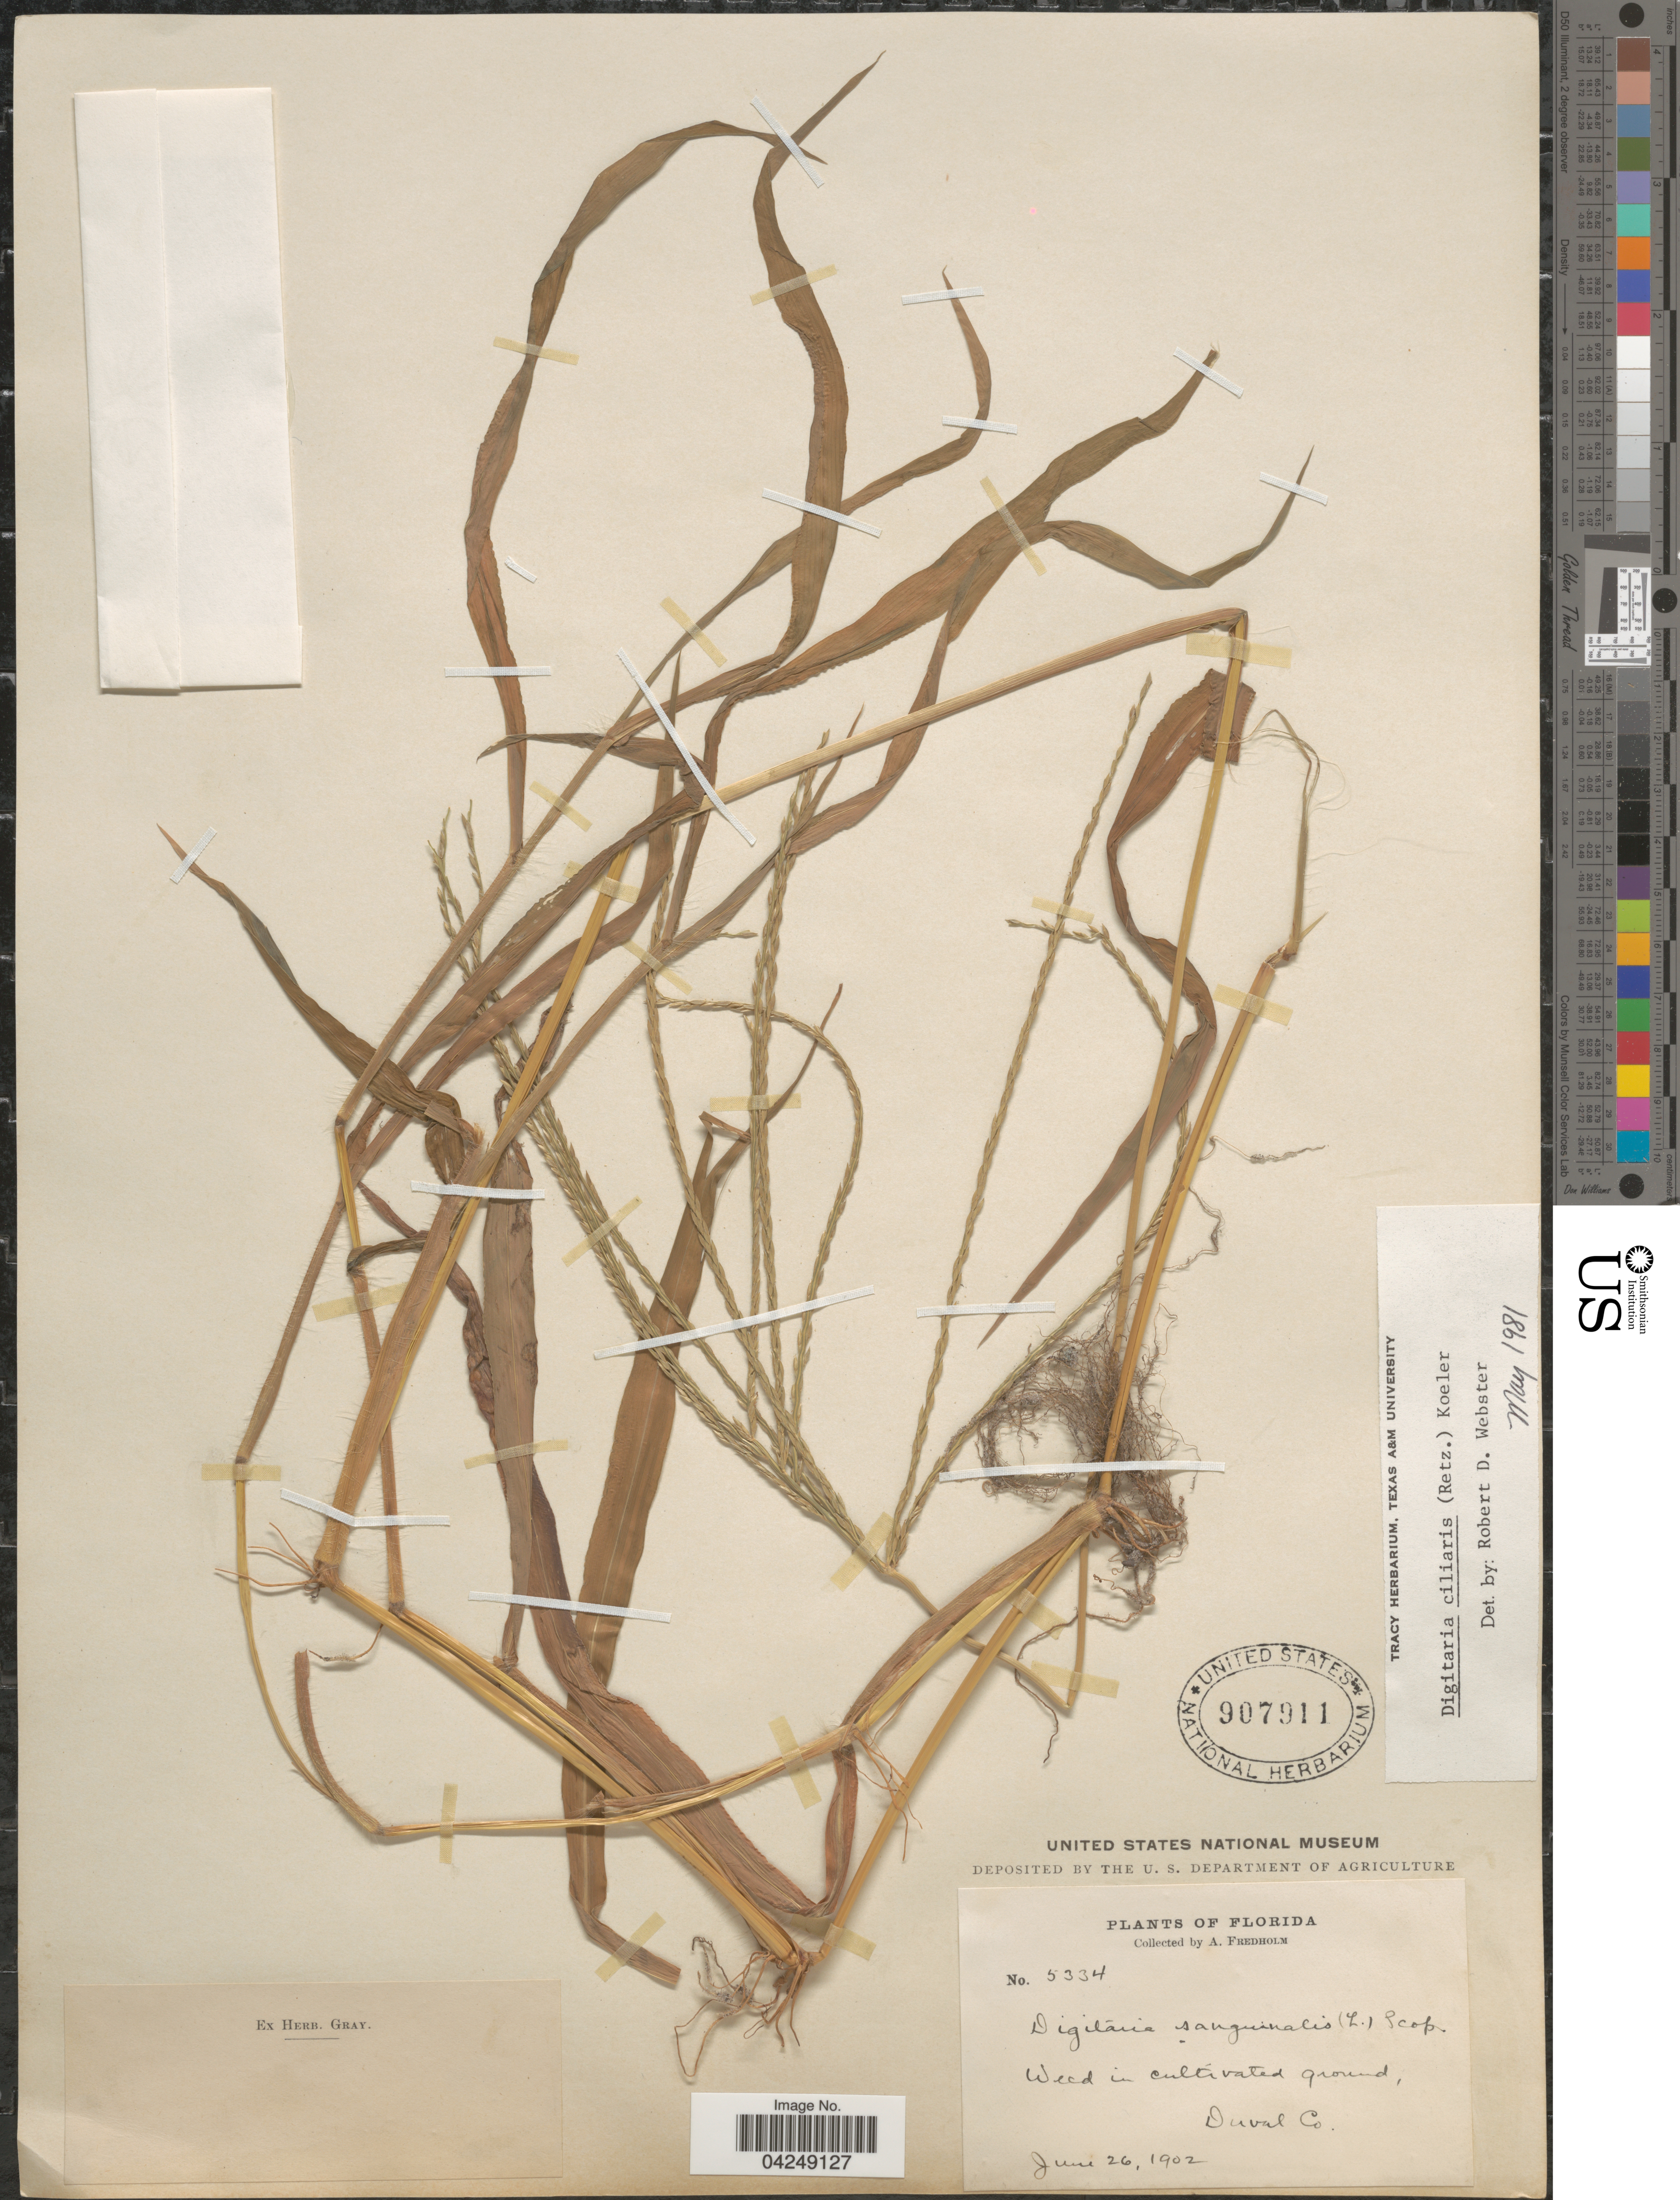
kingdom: Plantae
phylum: Tracheophyta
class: Liliopsida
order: Poales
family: Poaceae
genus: Digitaria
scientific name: Digitaria ciliaris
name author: (Retz.) Koeler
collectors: A. Fredholm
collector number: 5334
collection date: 1902-06-26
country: United States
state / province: Florida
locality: Weed in cultivated ground, Duval Co.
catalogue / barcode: US 907911